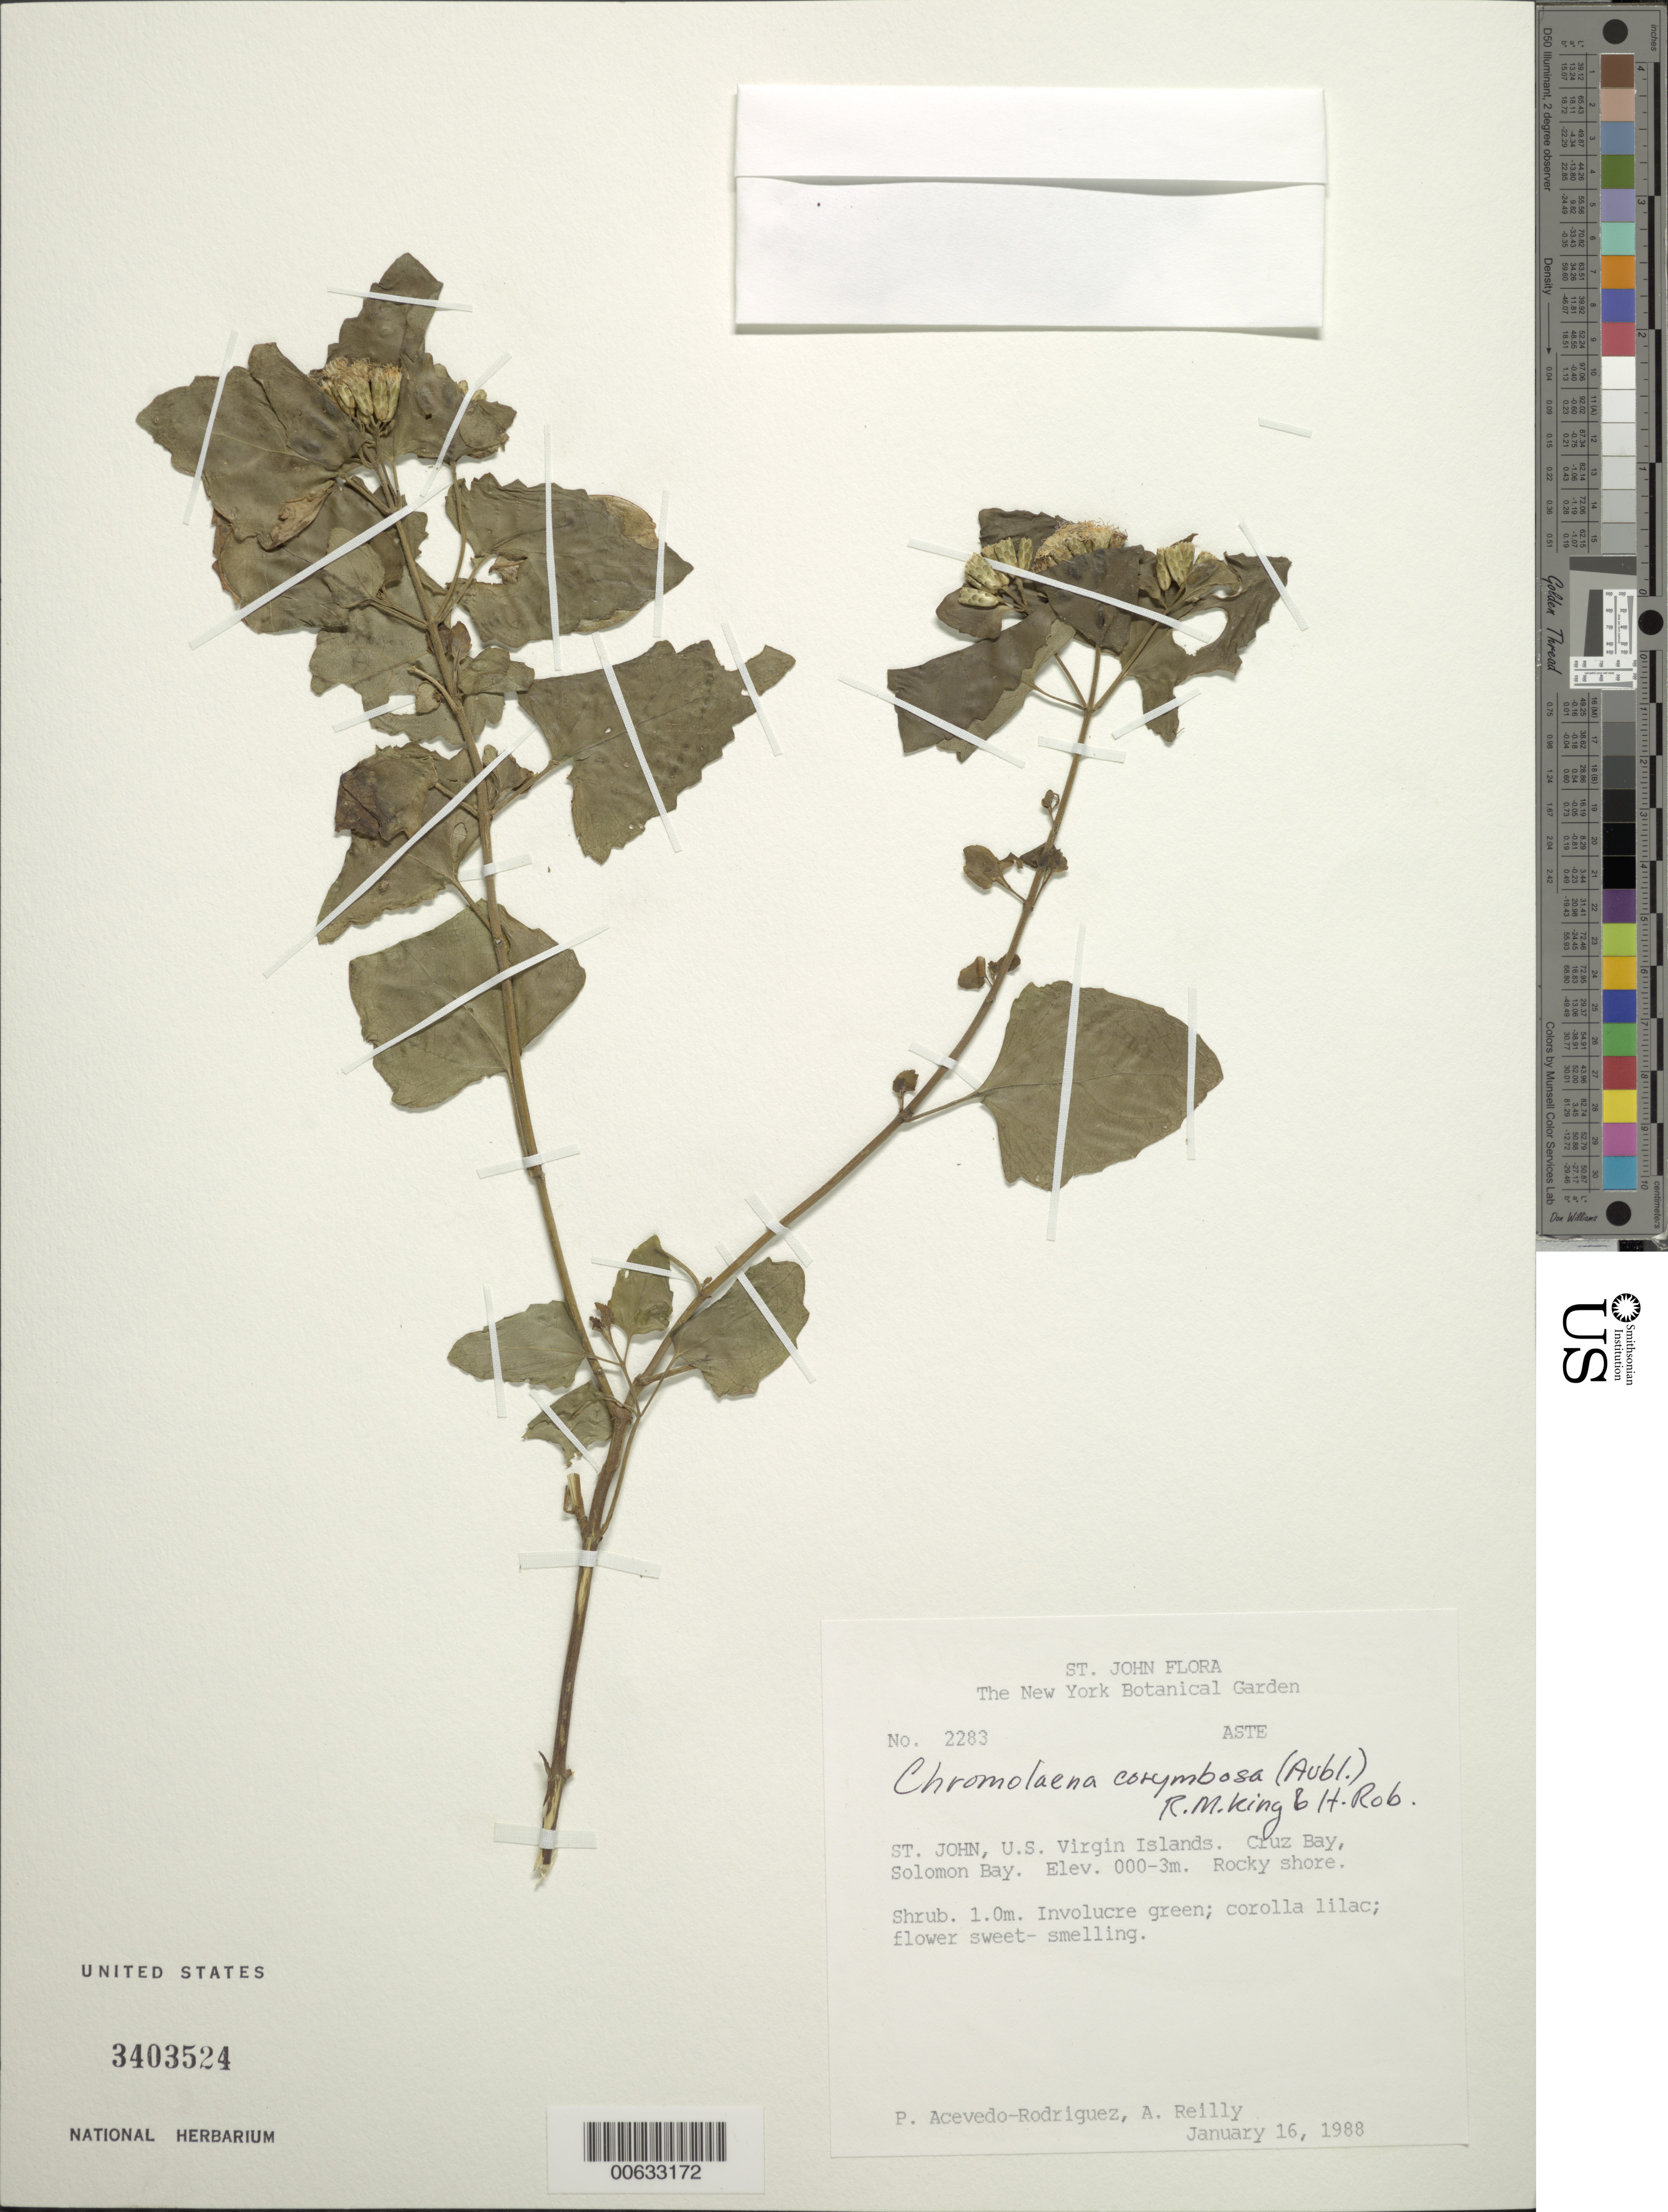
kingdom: Plantae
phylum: Tracheophyta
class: Magnoliopsida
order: Asterales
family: Asteraceae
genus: Chromolaena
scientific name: Chromolaena corymbosa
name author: (Aubl.) R.M. King & H. Rob.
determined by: Pruski, J. F.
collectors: P. Acevedo-Rodr.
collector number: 2283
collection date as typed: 16 Jan 1988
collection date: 1988-01-16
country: U.S. Virgin Islands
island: St. John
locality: Cruz Bay Quarter; Solomon Bay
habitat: Rocky shore.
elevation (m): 0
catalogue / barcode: US 3403524